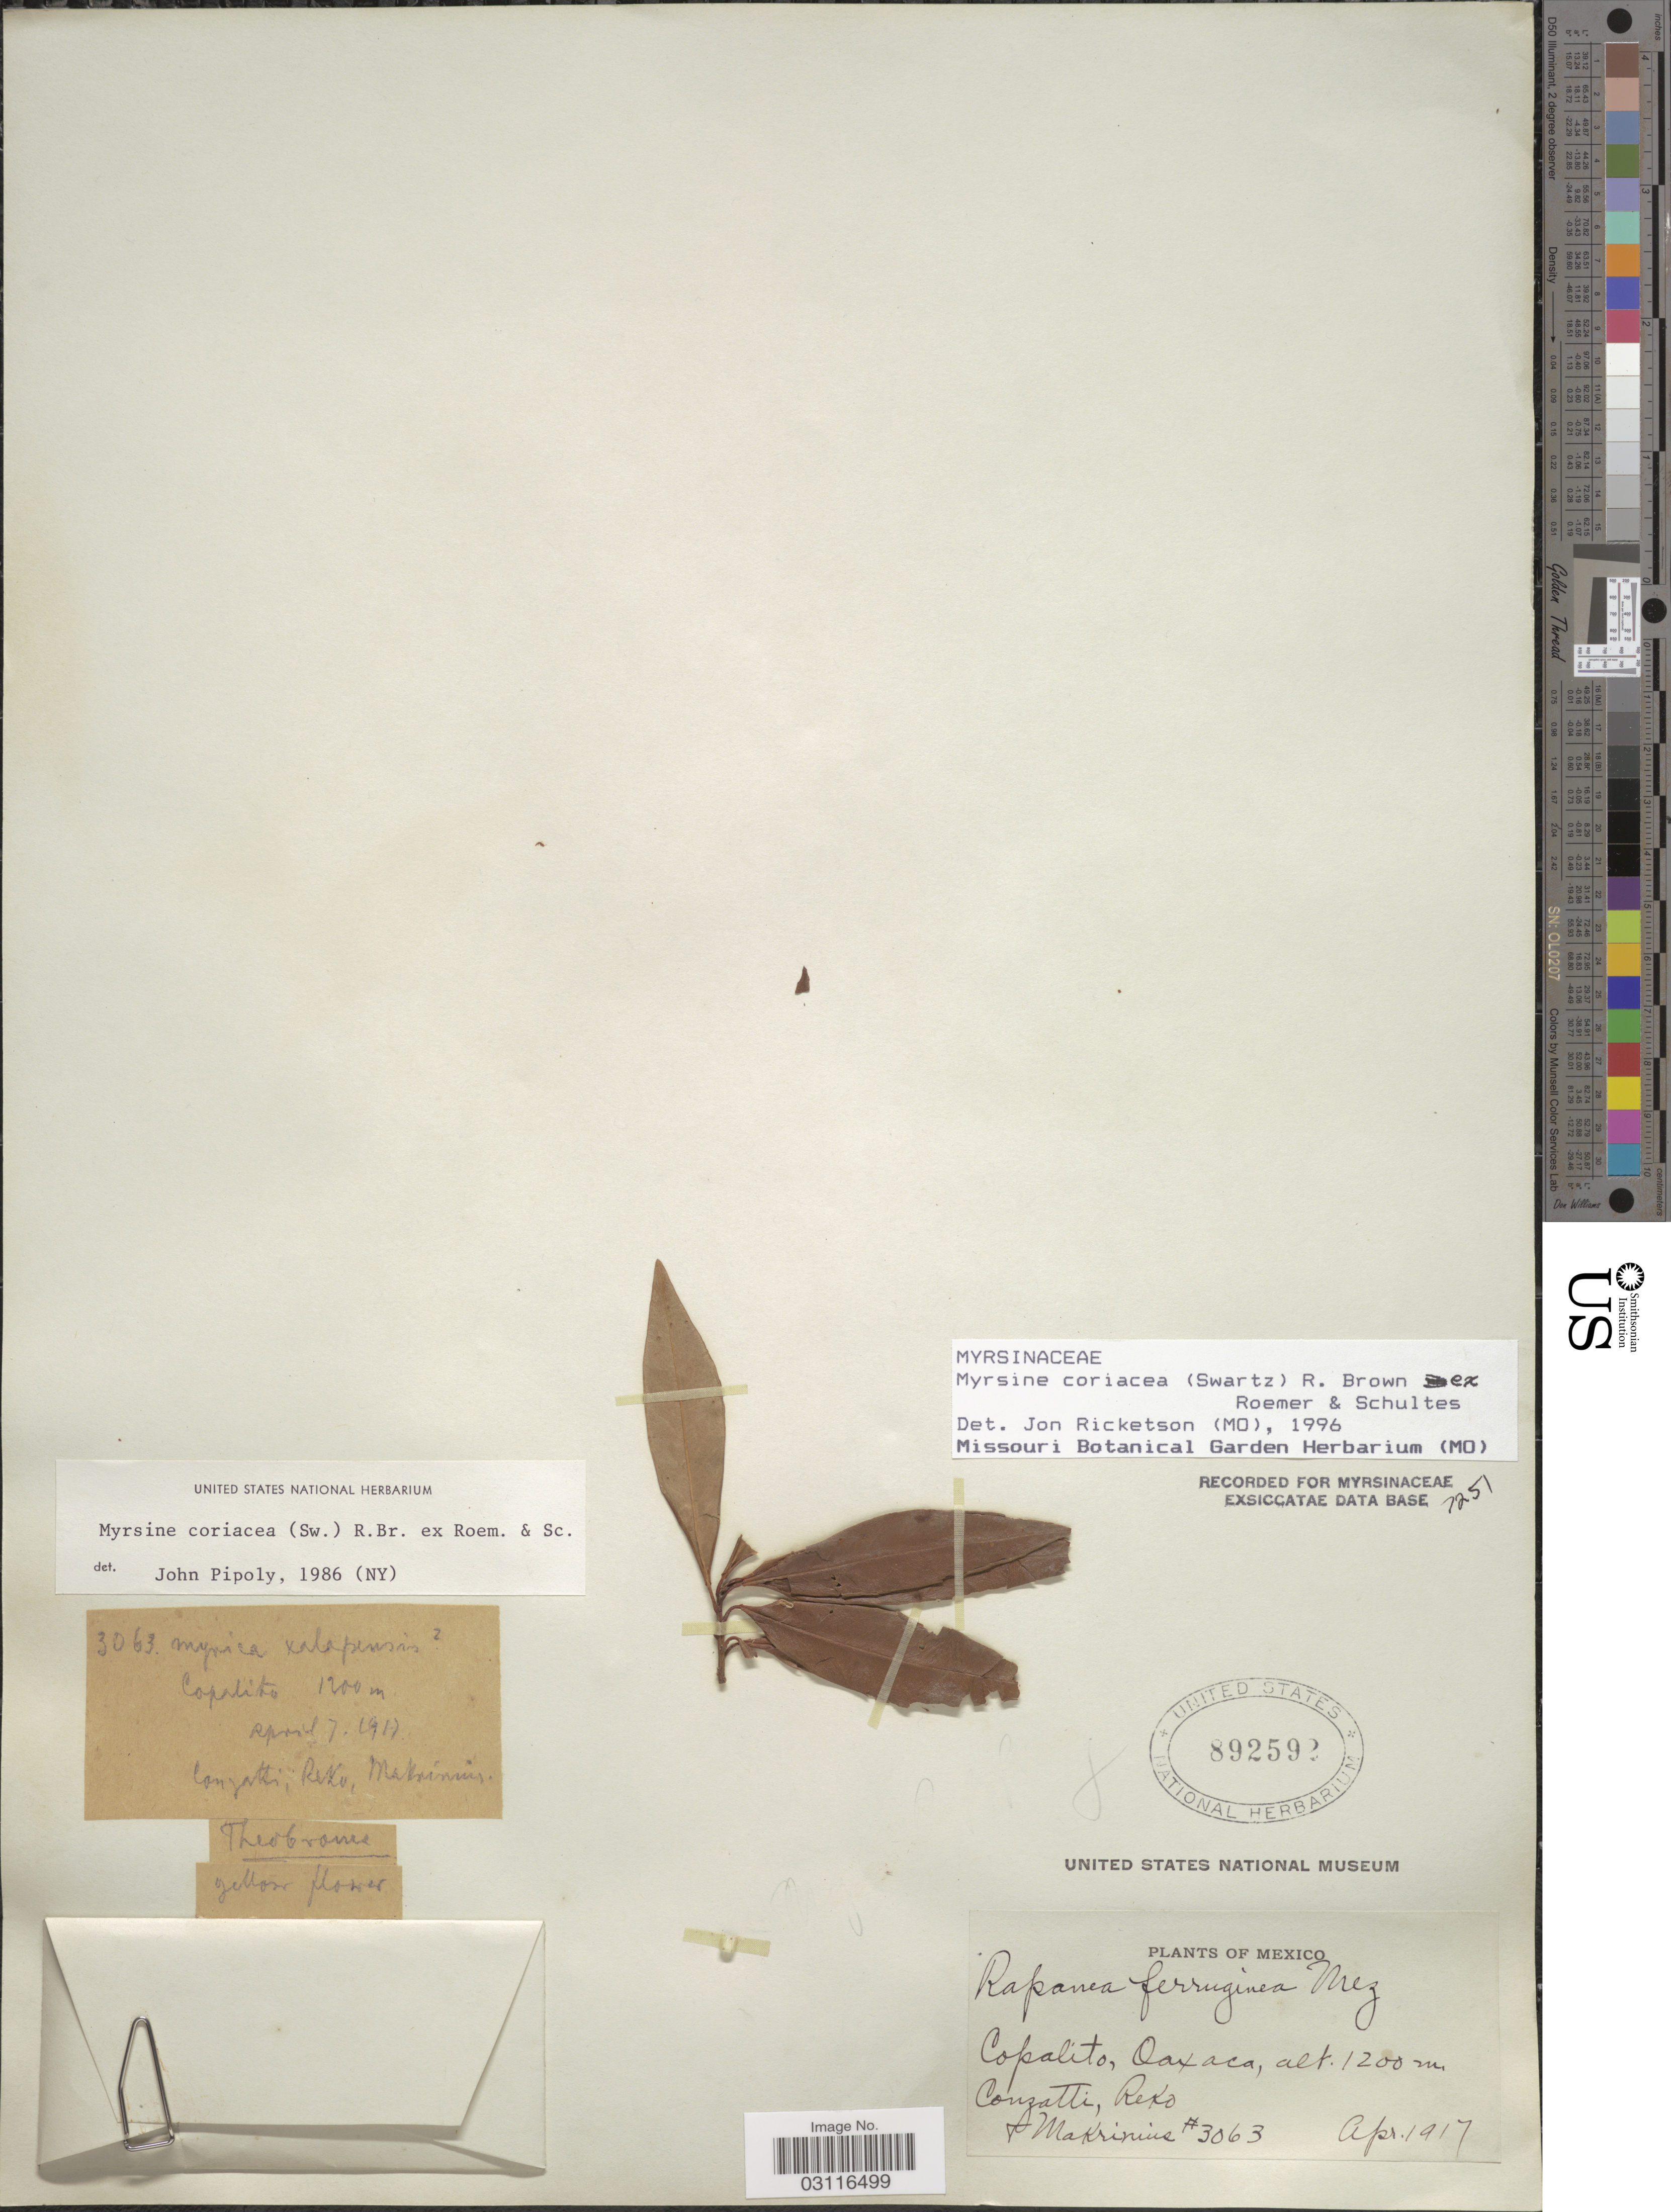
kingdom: Plantae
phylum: Tracheophyta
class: Magnoliopsida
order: Ericales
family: Primulaceae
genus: Myrsine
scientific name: Myrsine coriacea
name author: (Sw.) R. Br. ex Roem. & Schult.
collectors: Conzatti, --, -. Reko & -. Makrinius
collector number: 3063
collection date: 1917-04-07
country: Mexico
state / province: Oaxaca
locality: Copalito.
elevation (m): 1200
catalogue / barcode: US 892592